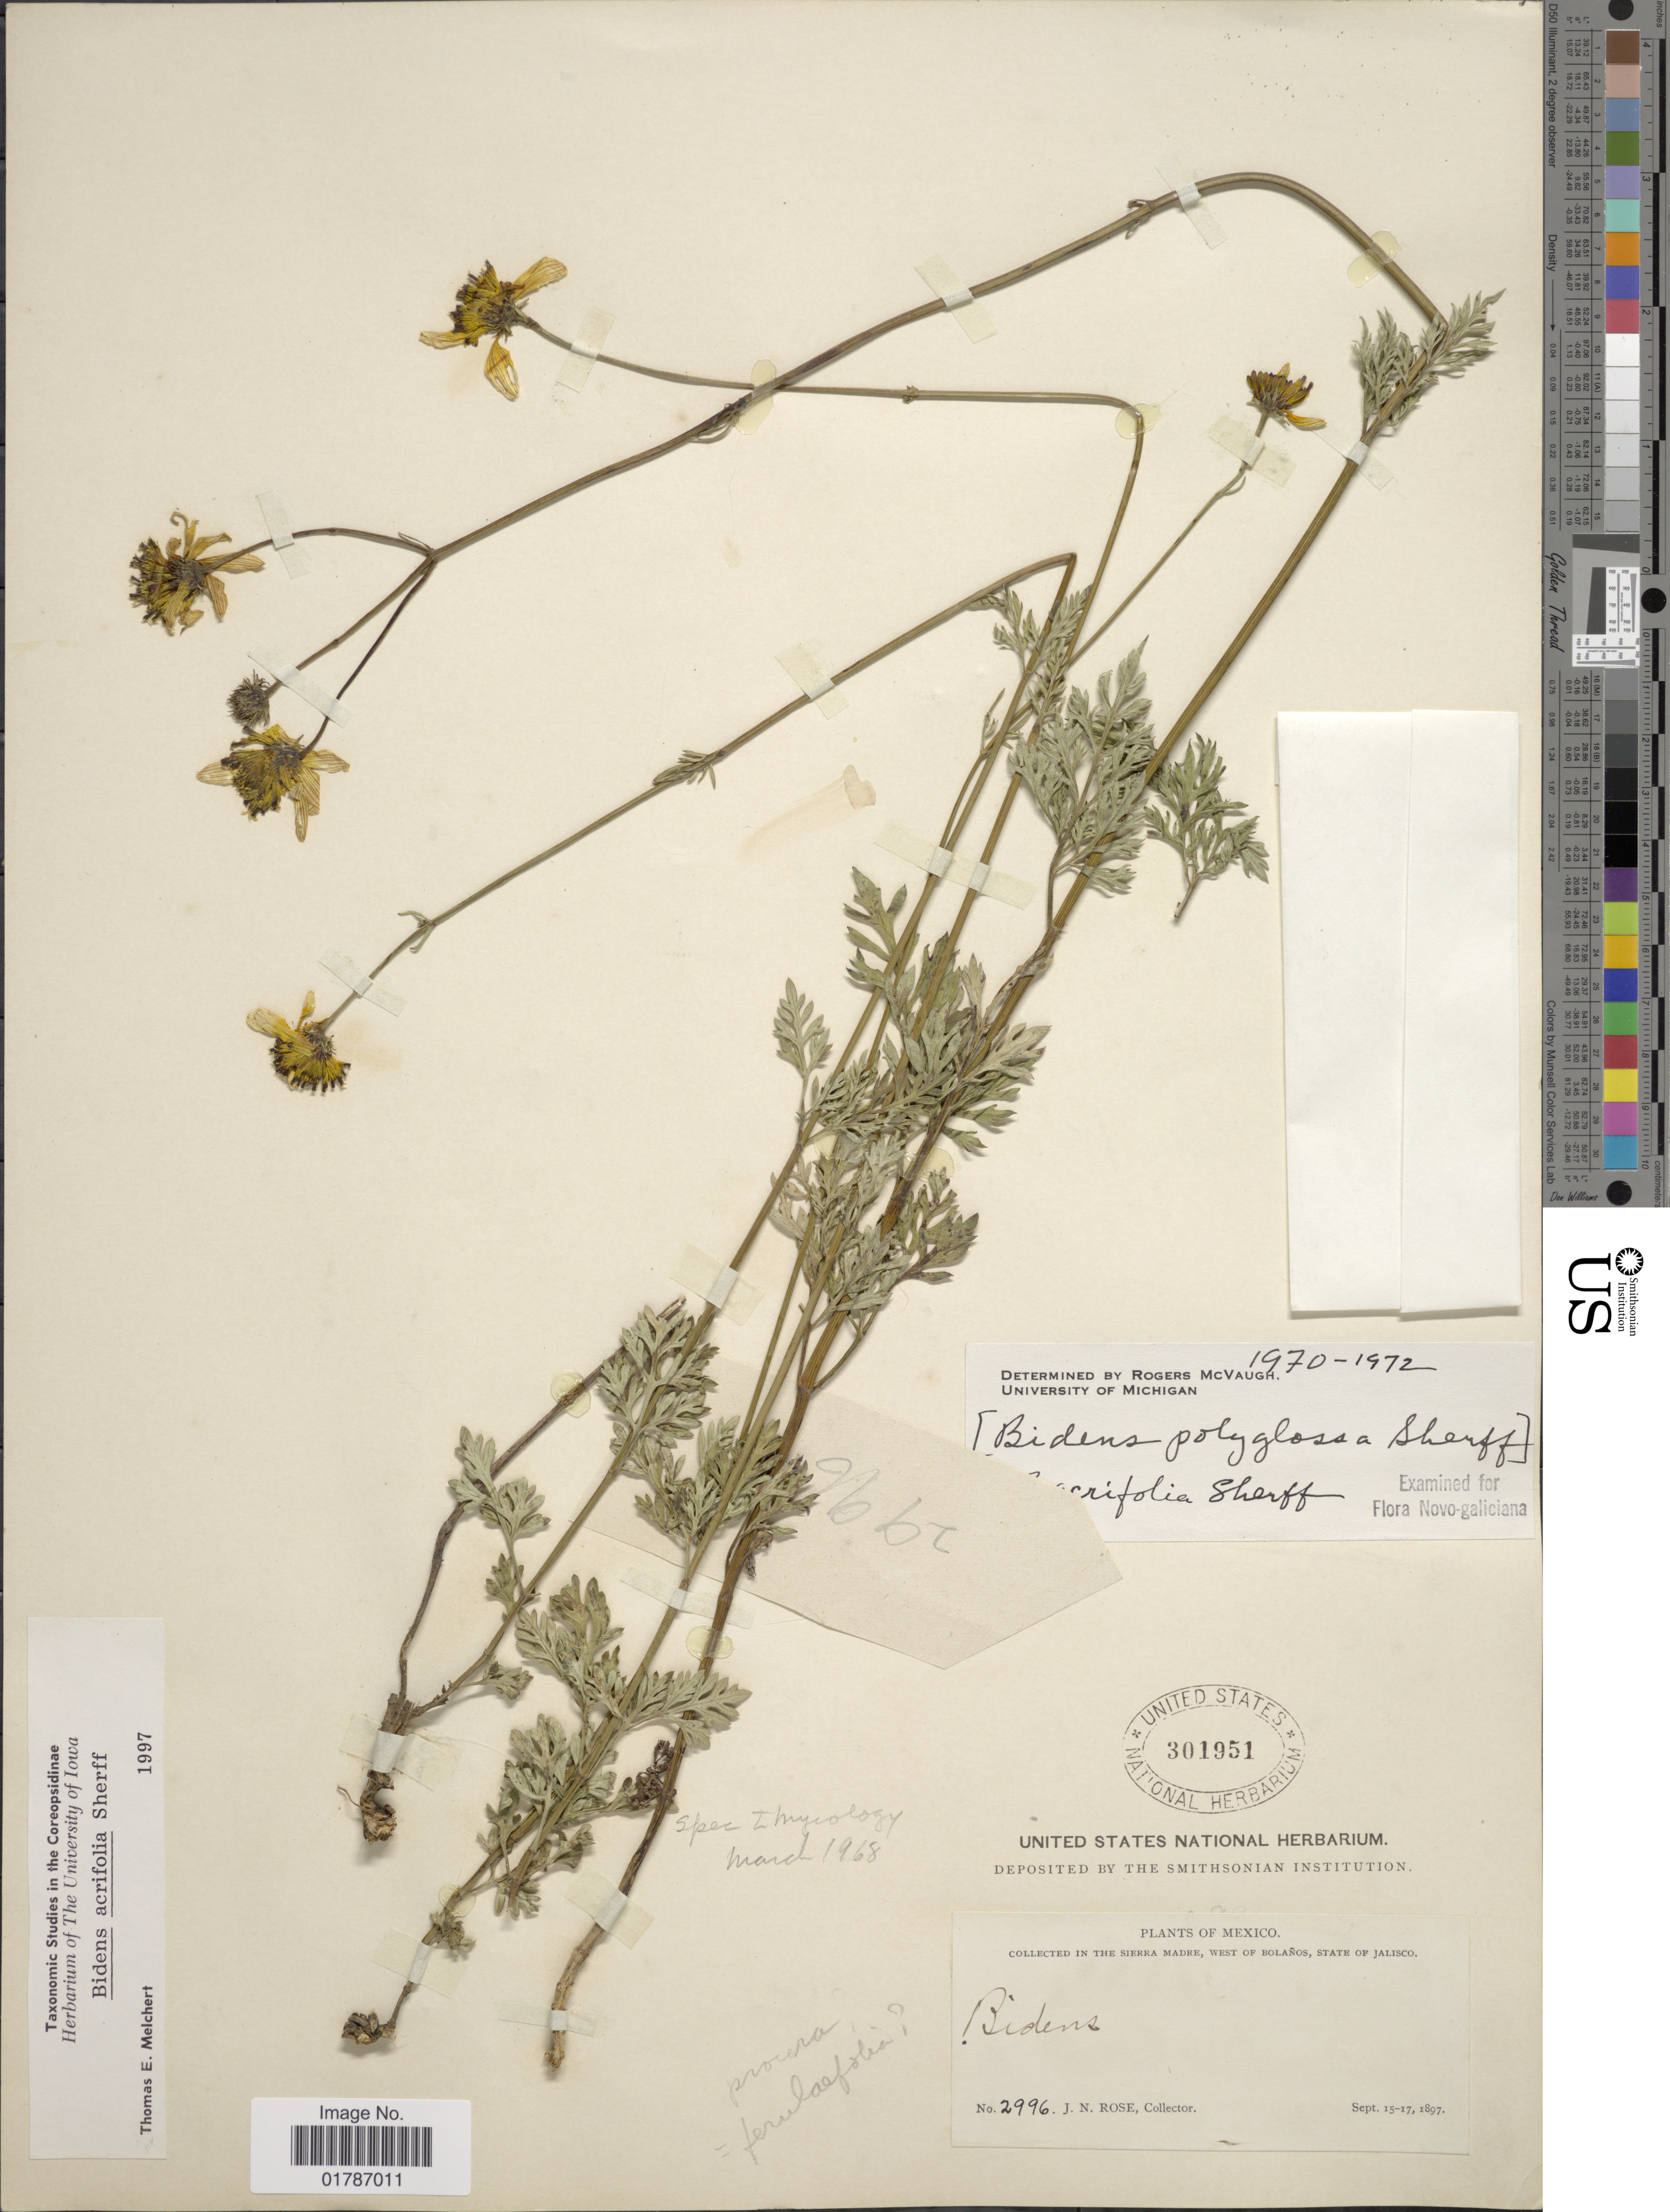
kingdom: Plantae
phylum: Tracheophyta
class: Magnoliopsida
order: Asterales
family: Asteraceae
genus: Bidens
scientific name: Bidens acrifolia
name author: Sherff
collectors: J. N. Rose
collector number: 2996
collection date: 1897-09-15/1897-09-17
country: Mexico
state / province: Jalisco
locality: In The Sierra Madre, West of Bolanos, State of Jalisco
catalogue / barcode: US 301951